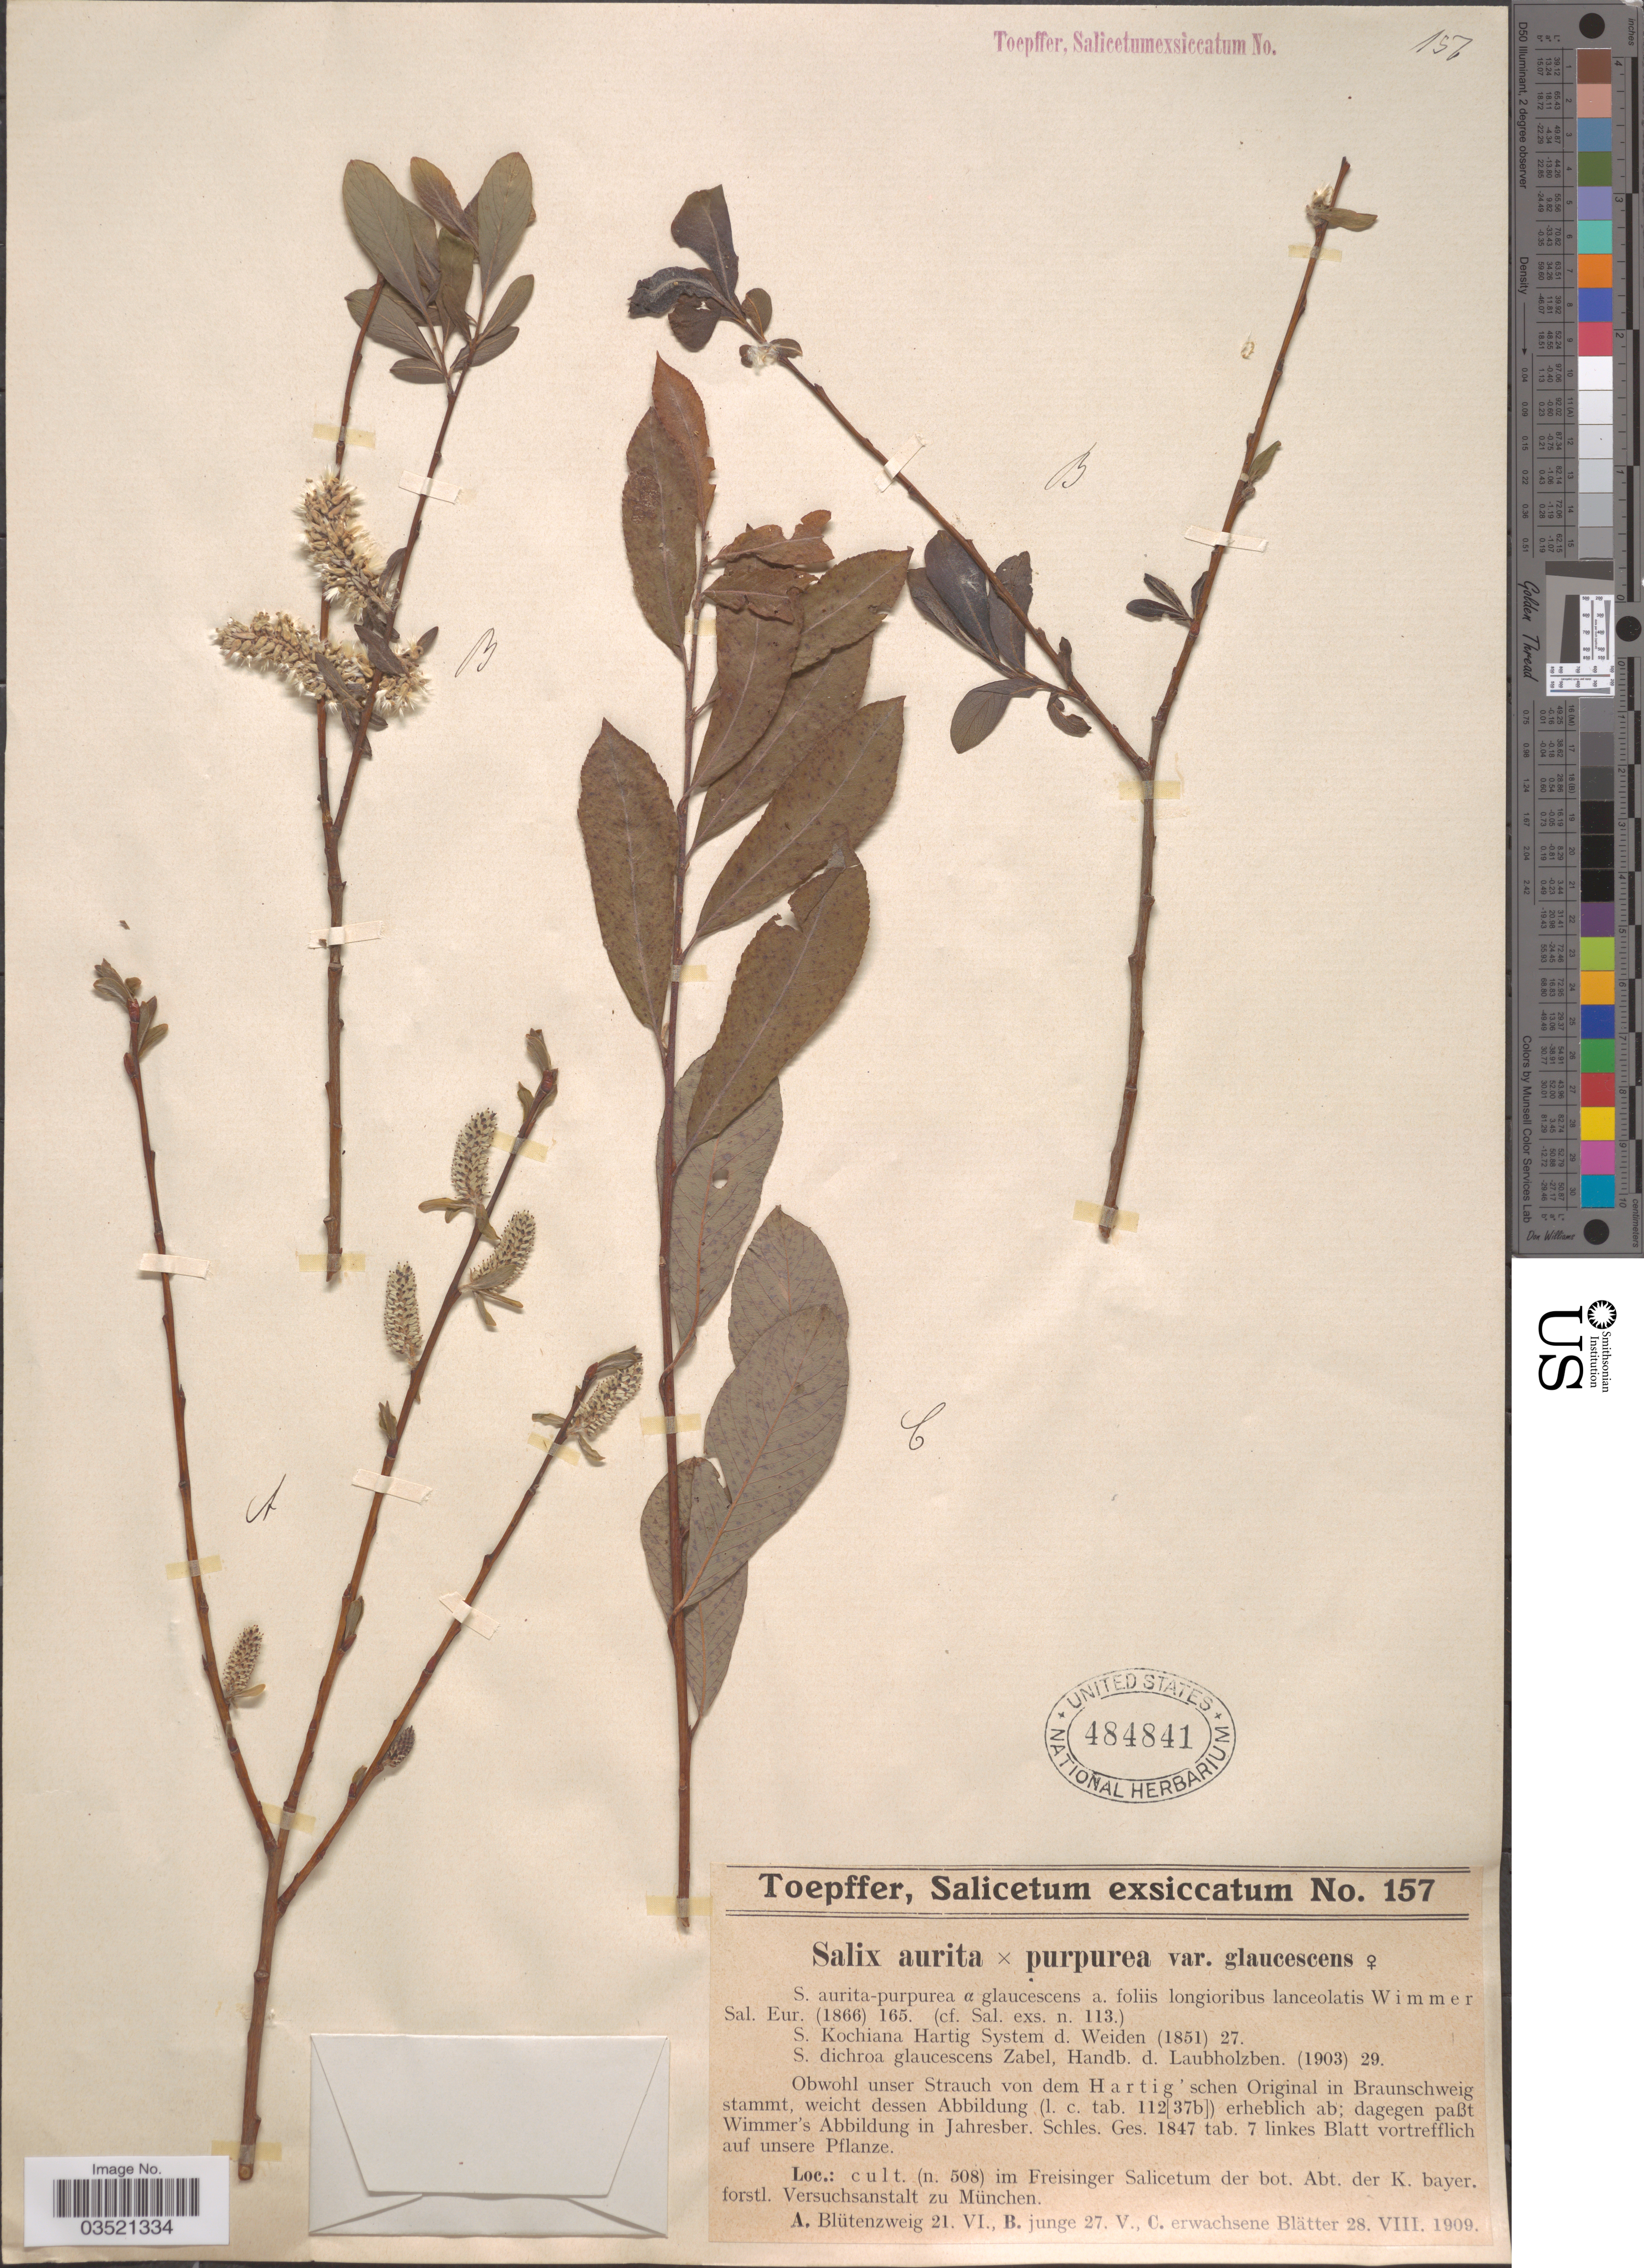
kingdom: Plantae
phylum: Tracheophyta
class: Magnoliopsida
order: Malpighiales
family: Salicaceae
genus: Salix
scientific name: Salix aurita x S. purpurea var. glaucescens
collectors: A. Toepffer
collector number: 157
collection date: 1909-06-21/1909-08-28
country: Germany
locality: Cult. (n. 508) im Freisinger Salicetum der bot. Abt. der K. bayer. forstl. Versuchsanstalt zu München.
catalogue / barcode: US 484841